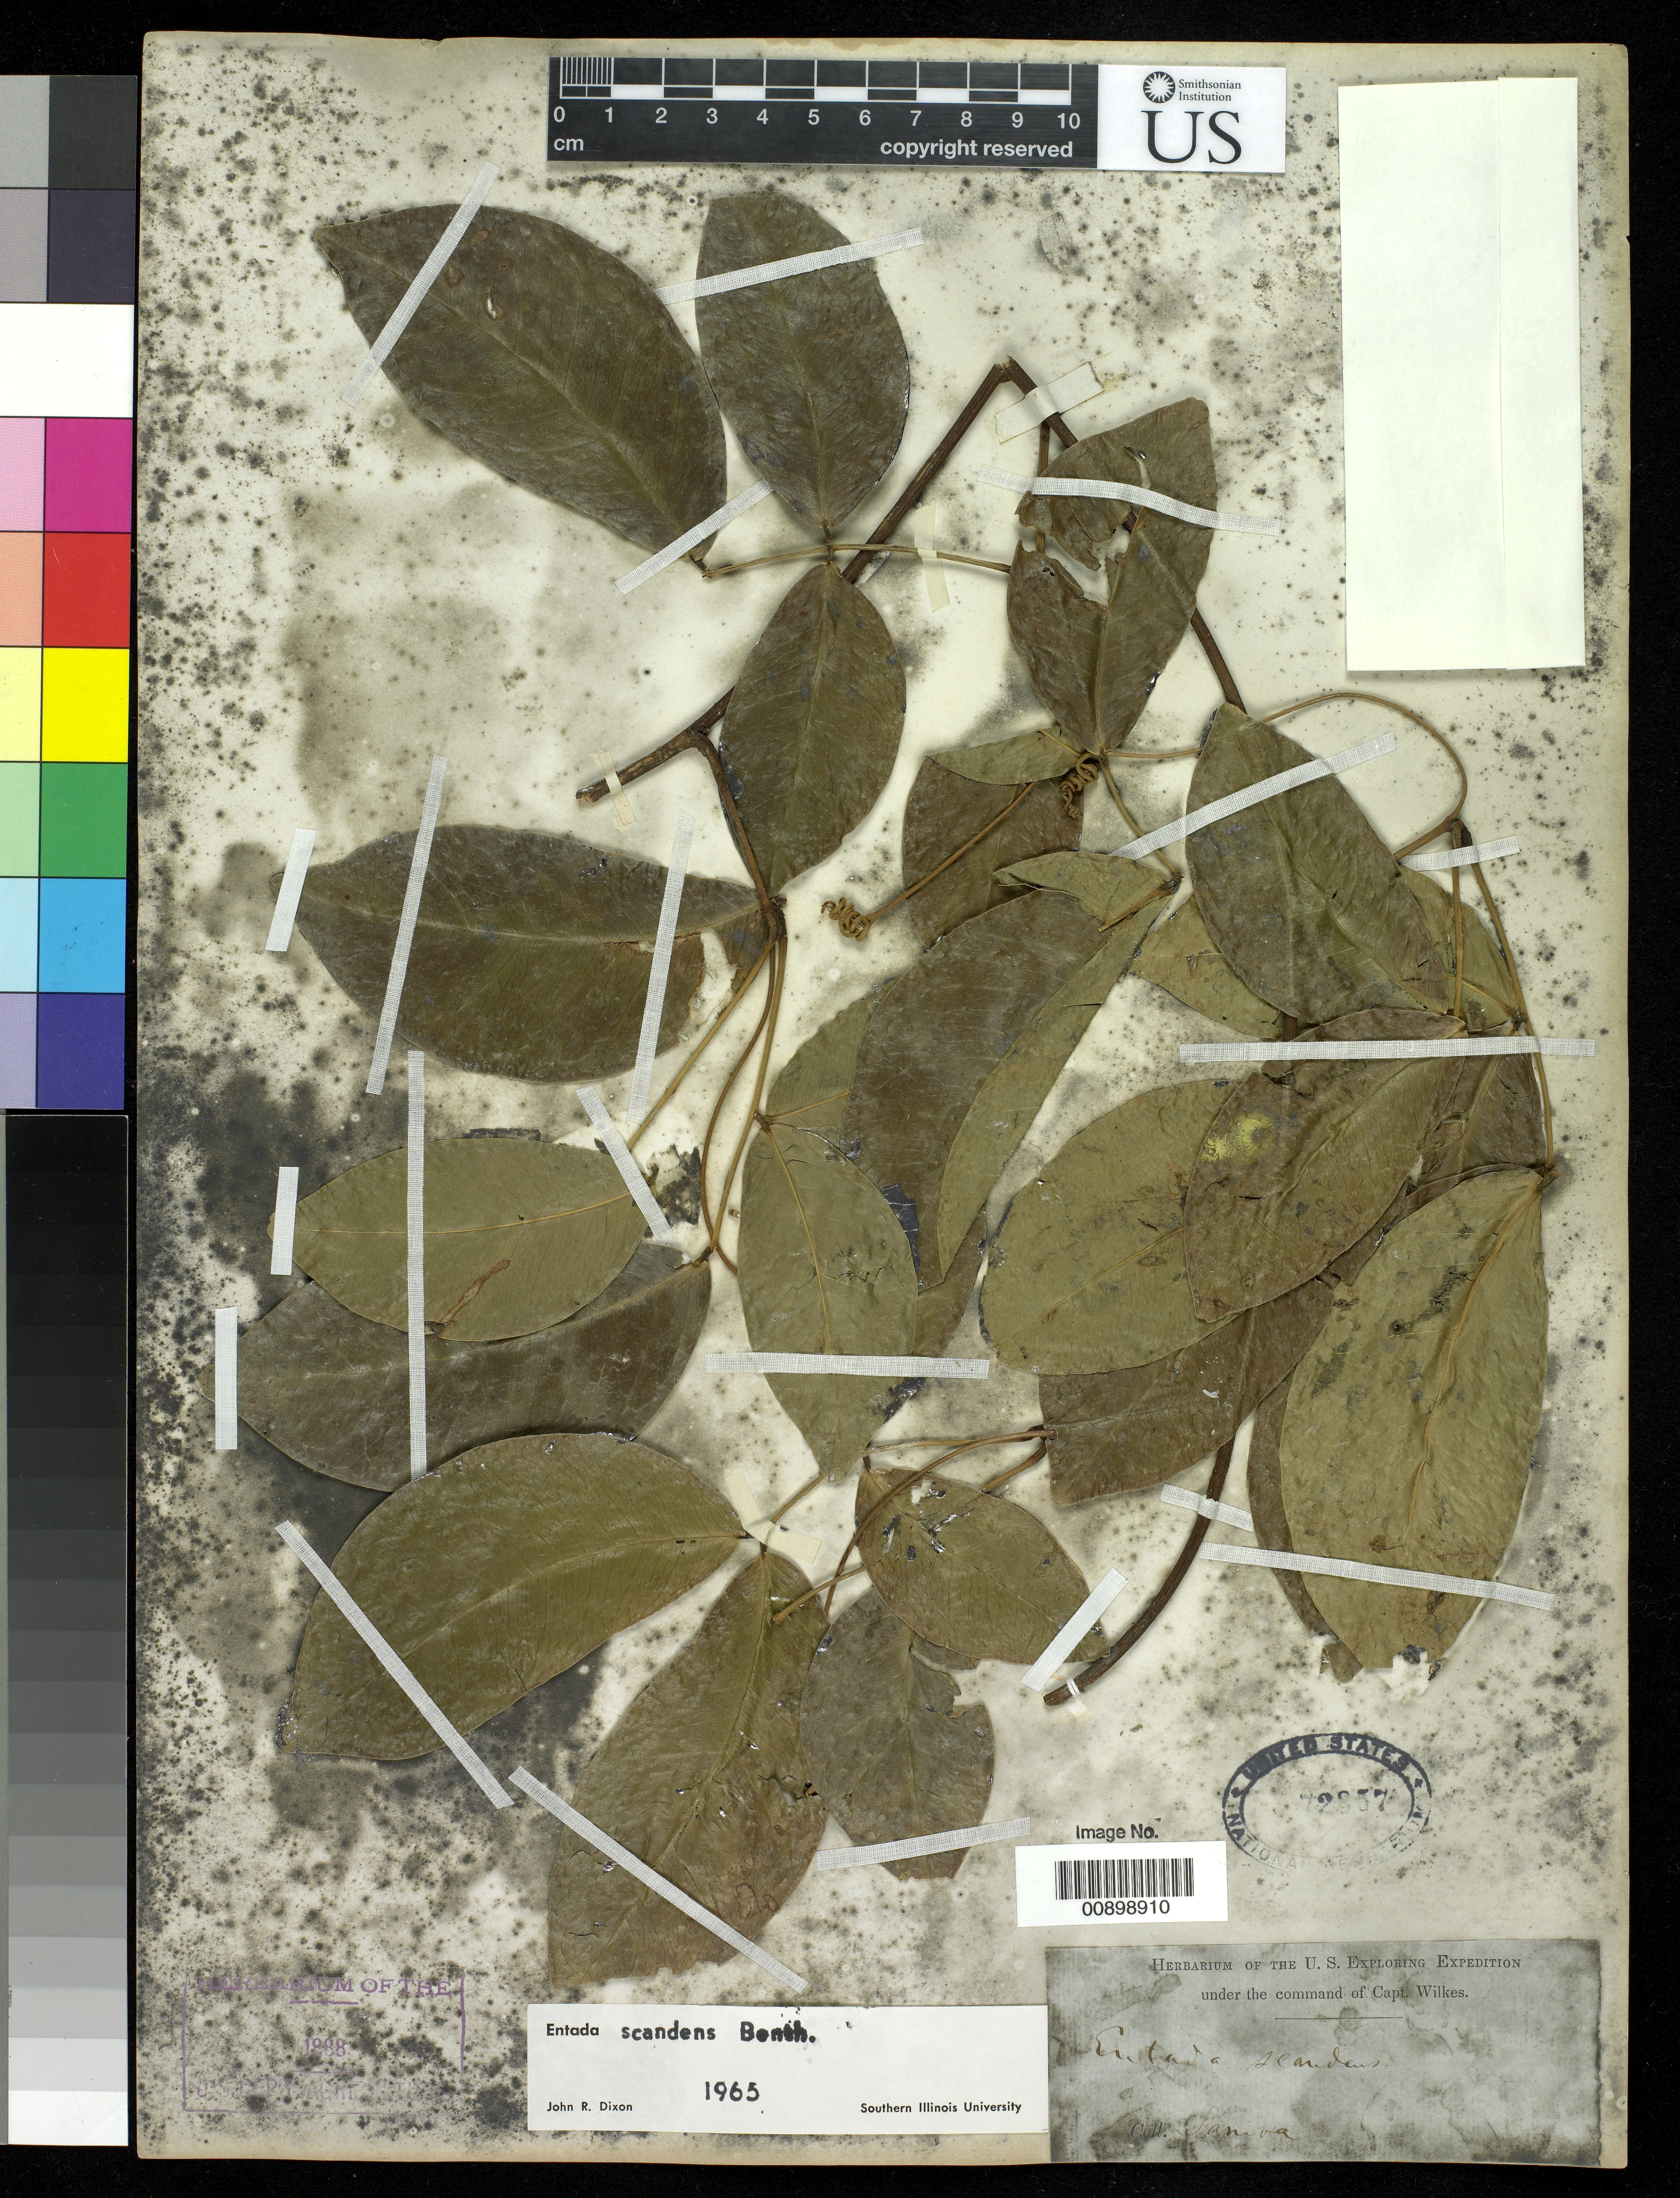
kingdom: Plantae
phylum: Tracheophyta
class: Magnoliopsida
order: Fabales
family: Fabaceae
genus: Entada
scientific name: Entada scandens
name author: Benth.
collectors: Wilkes Explor. Exped.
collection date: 1838/1842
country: American Samoa / Samoa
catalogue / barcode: US 72857